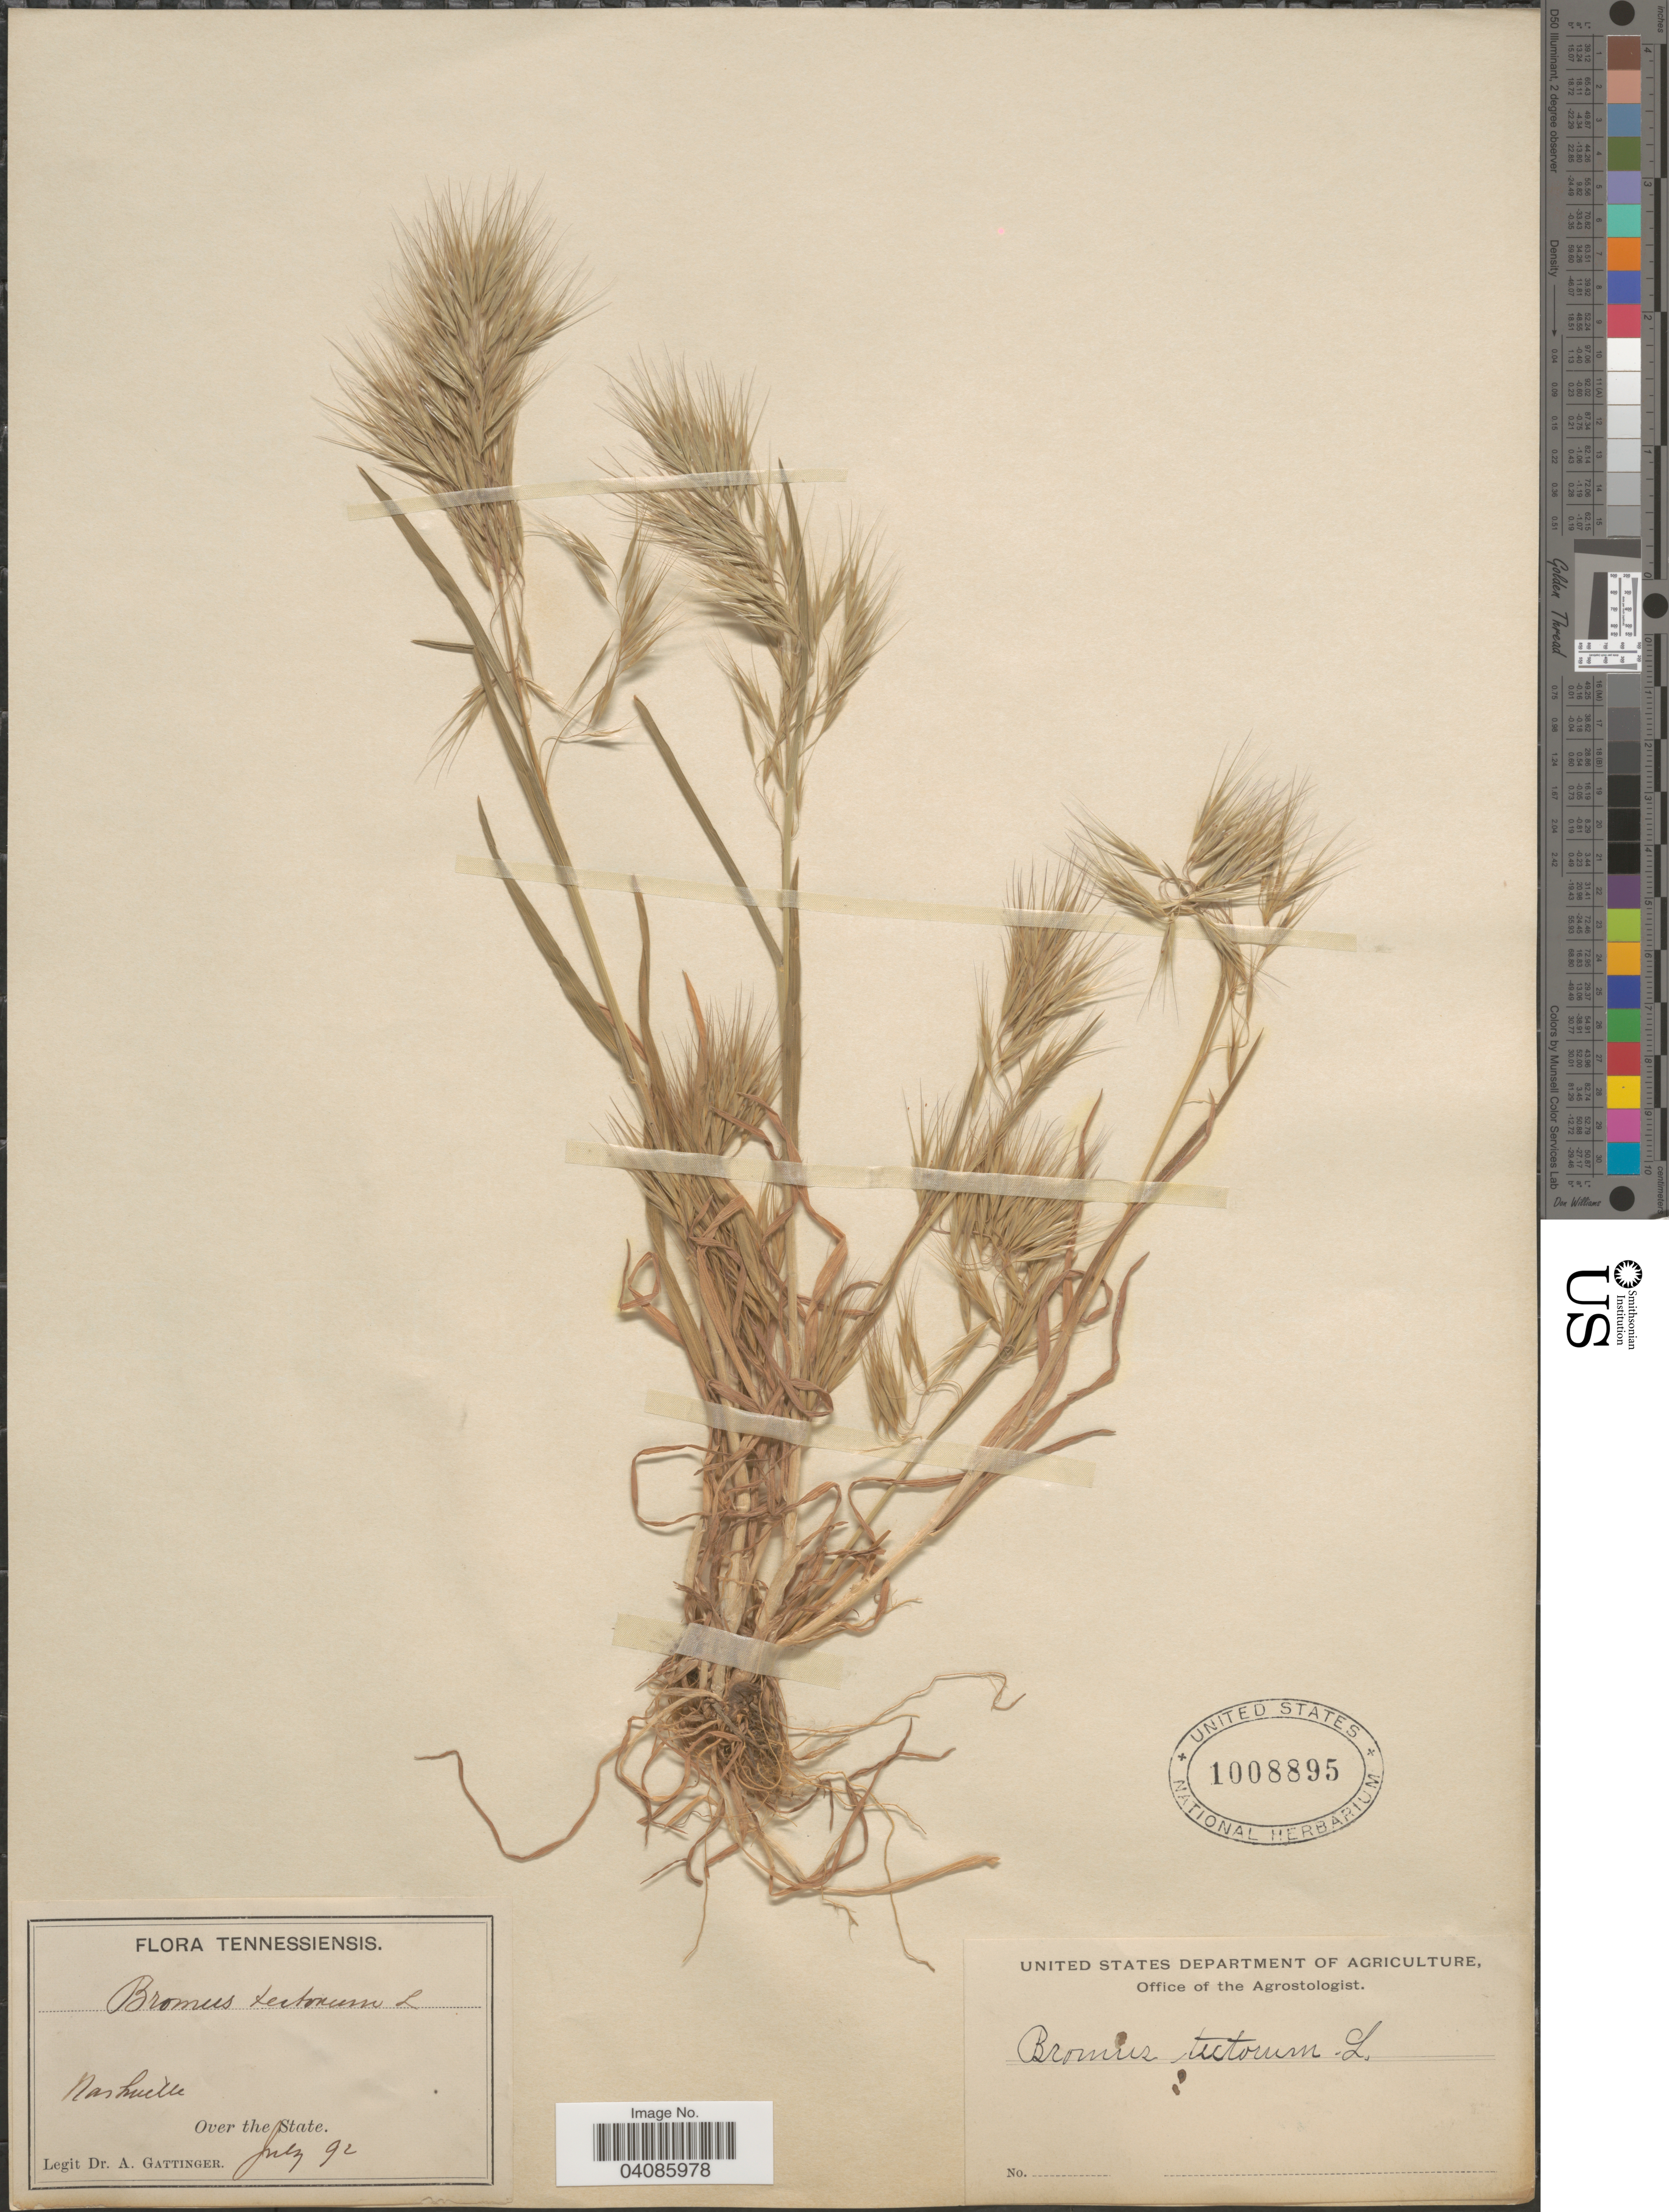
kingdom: Plantae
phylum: Tracheophyta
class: Liliopsida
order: Poales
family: Poaceae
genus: Bromus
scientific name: Bromus tectorum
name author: L.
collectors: A. Gattinger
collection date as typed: Transcribed d/m/y: /6/92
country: United States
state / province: Tennessee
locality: Nashville. Over the State.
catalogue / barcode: US 1008895